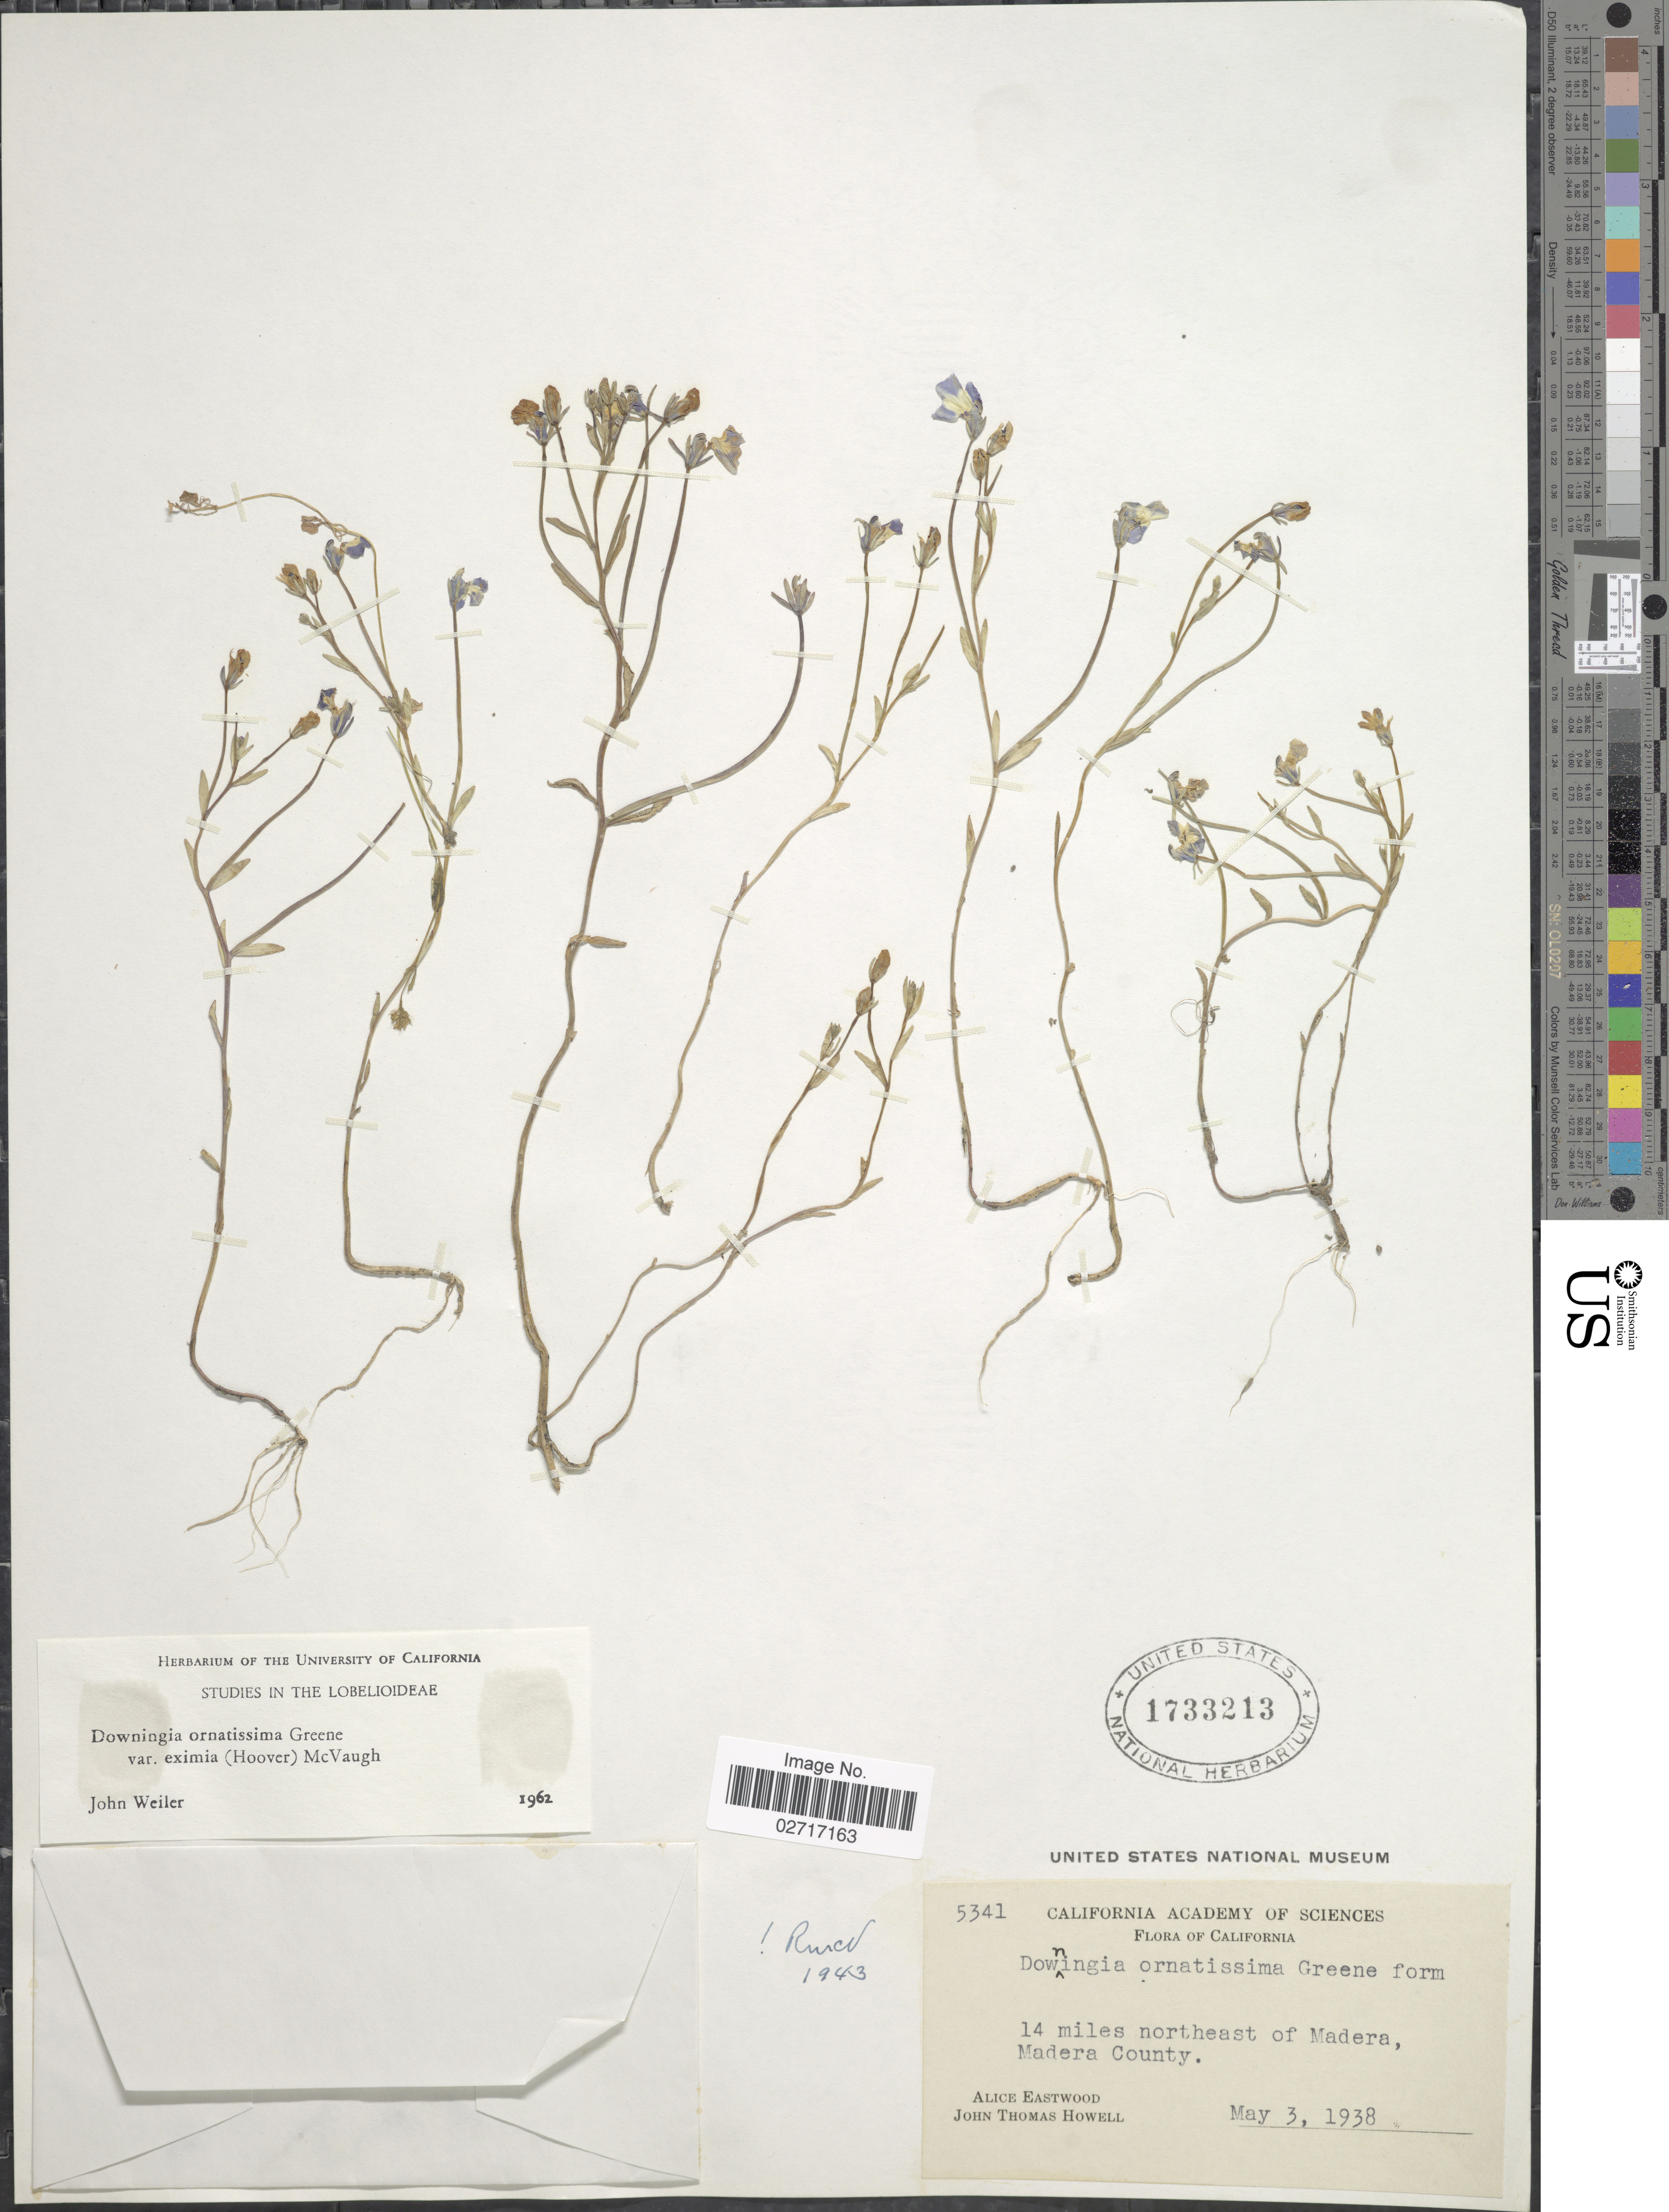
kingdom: Plantae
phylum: Tracheophyta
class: Magnoliopsida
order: Asterales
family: Campanulaceae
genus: Downingia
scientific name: Downingia ornatissima var. eximia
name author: (Hoover) McVaugh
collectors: A. Eastwood & J. T. Howell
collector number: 5341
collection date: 1938-05-03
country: United States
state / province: California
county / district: Madera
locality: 14 miles northeast of Madera, Madera County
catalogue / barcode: US 1733213